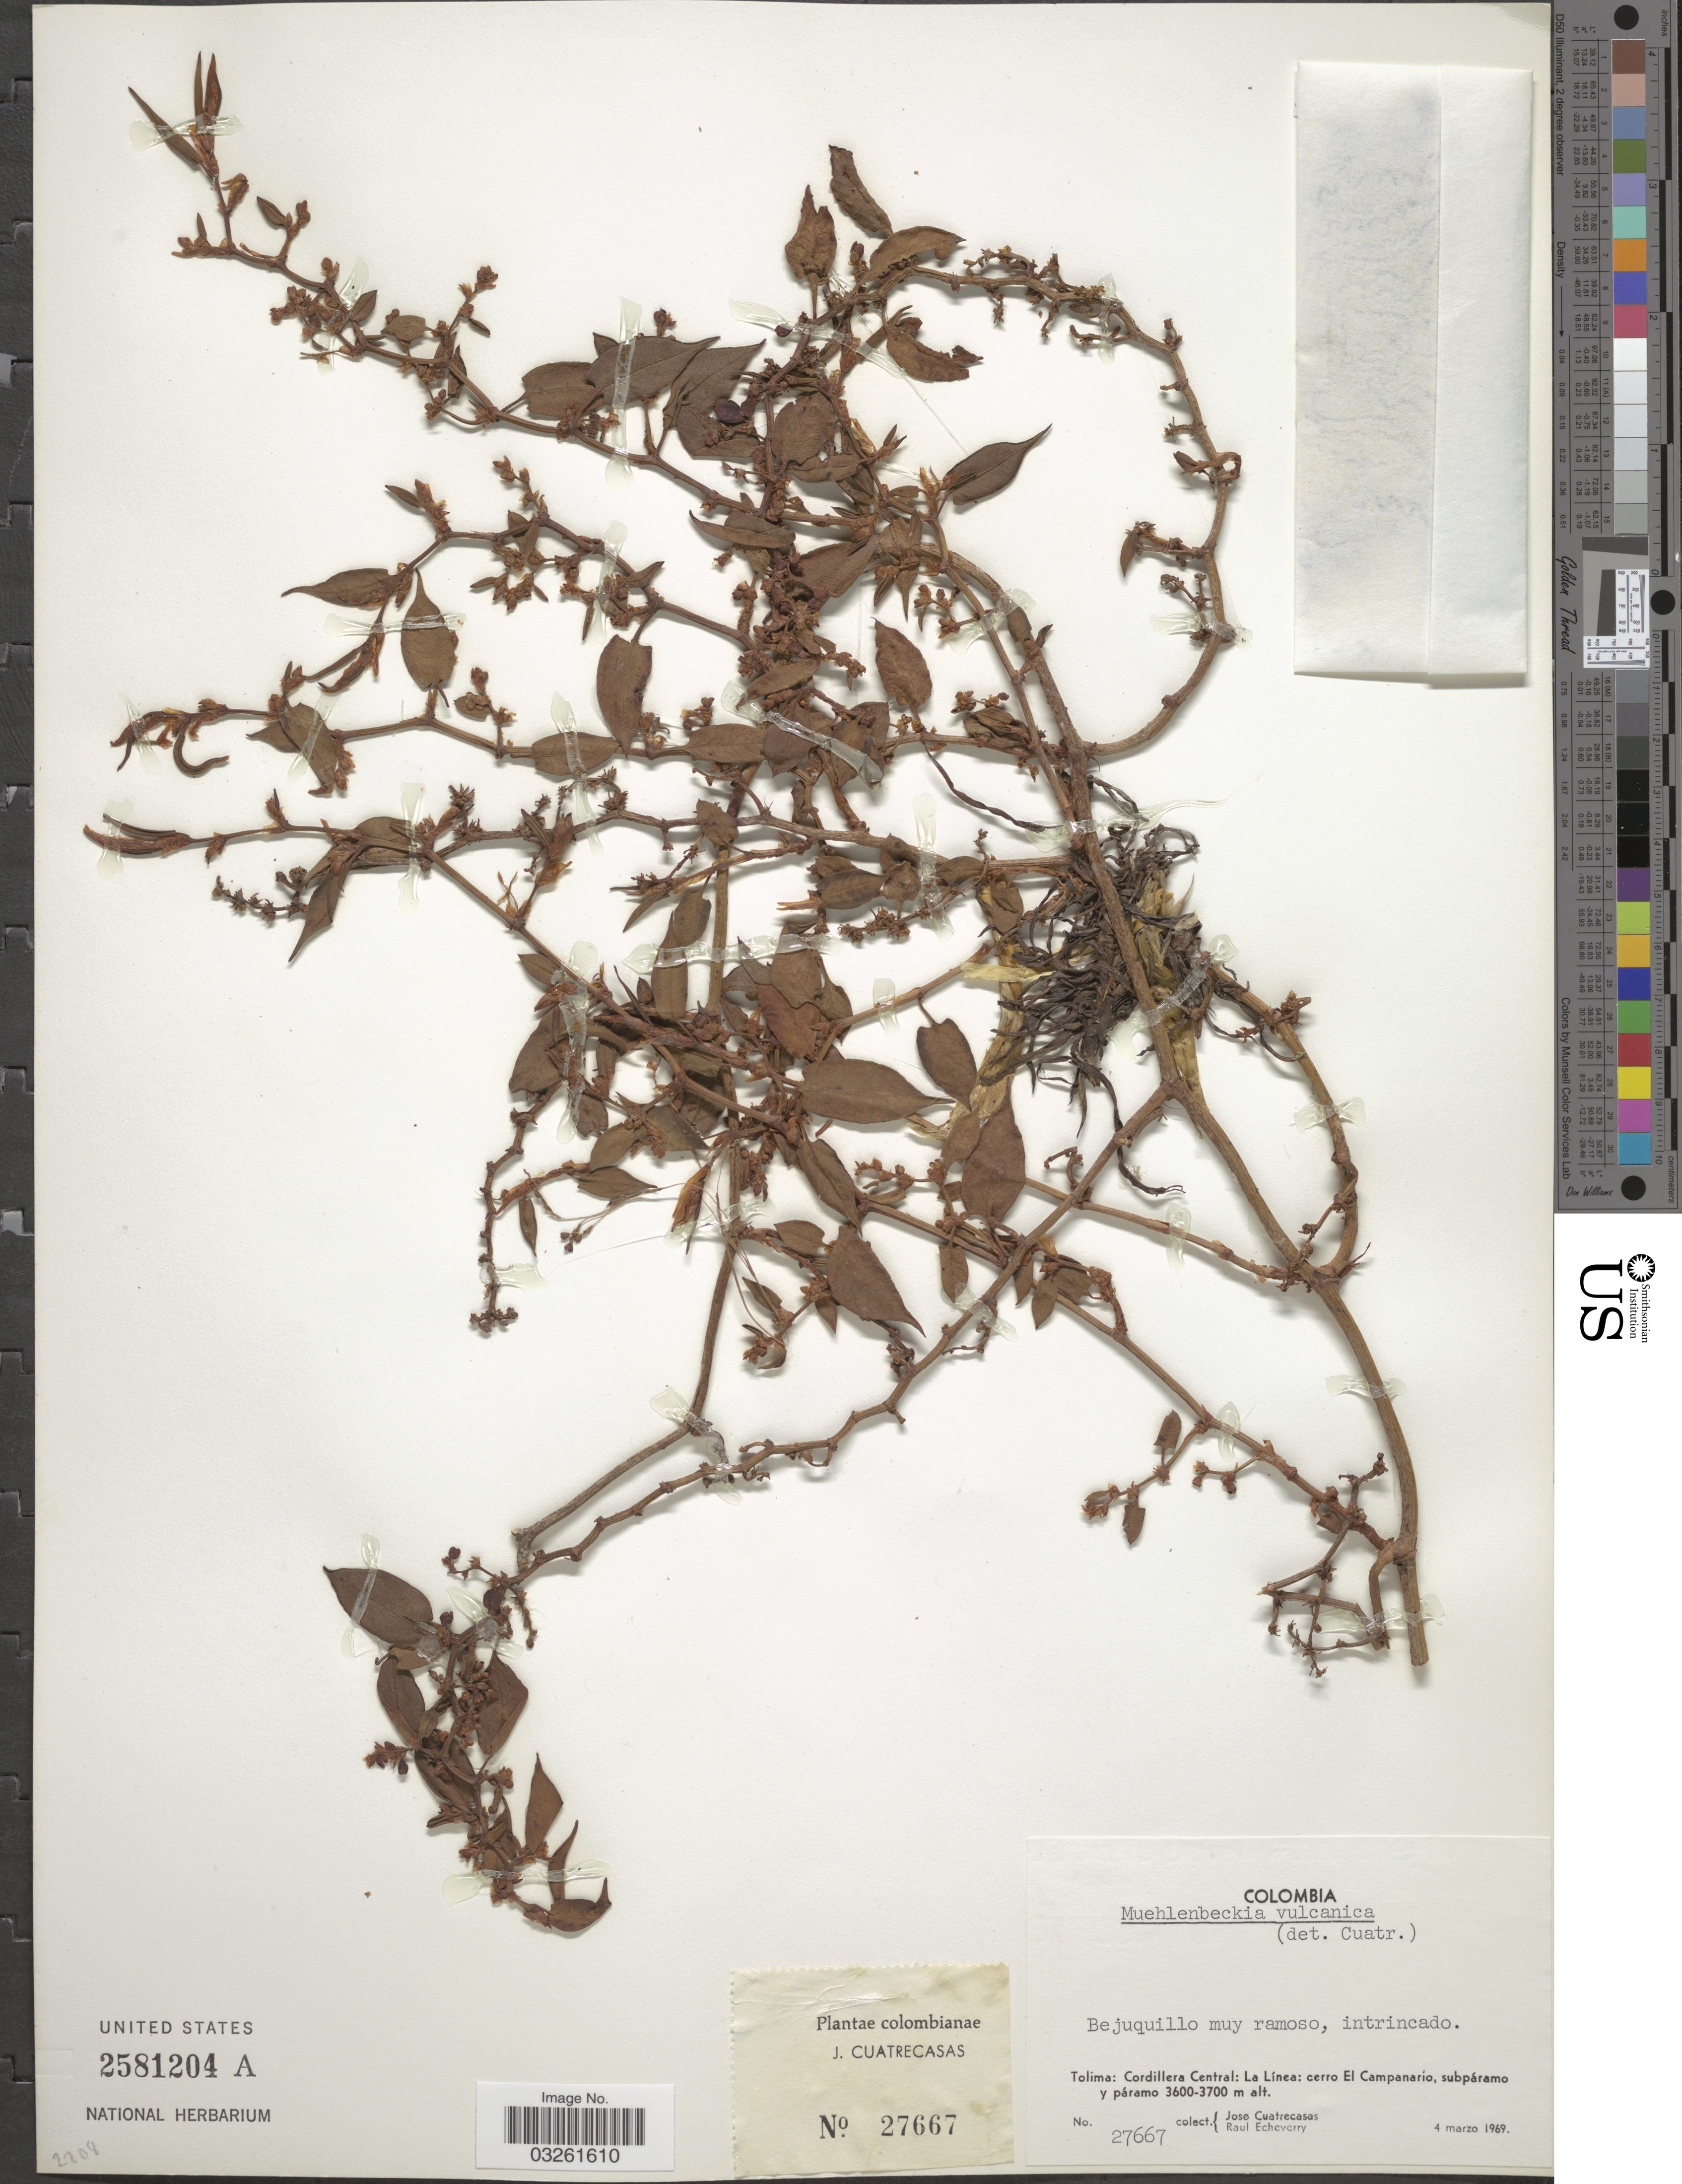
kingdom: Plantae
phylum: Tracheophyta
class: Magnoliopsida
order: Caryophyllales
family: Polygonaceae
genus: Muehlenbeckia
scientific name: Muehlenbeckia volcanica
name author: (Benth.) Endl.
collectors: J. Cuatrecasas & R. Echeverry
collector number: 27667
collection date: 1969-03-04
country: Colombia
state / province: Tolima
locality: Cordillera Central: La Línea: cerro El Campanario, subpáramo y páramo.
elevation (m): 3600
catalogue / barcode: US 2581204A